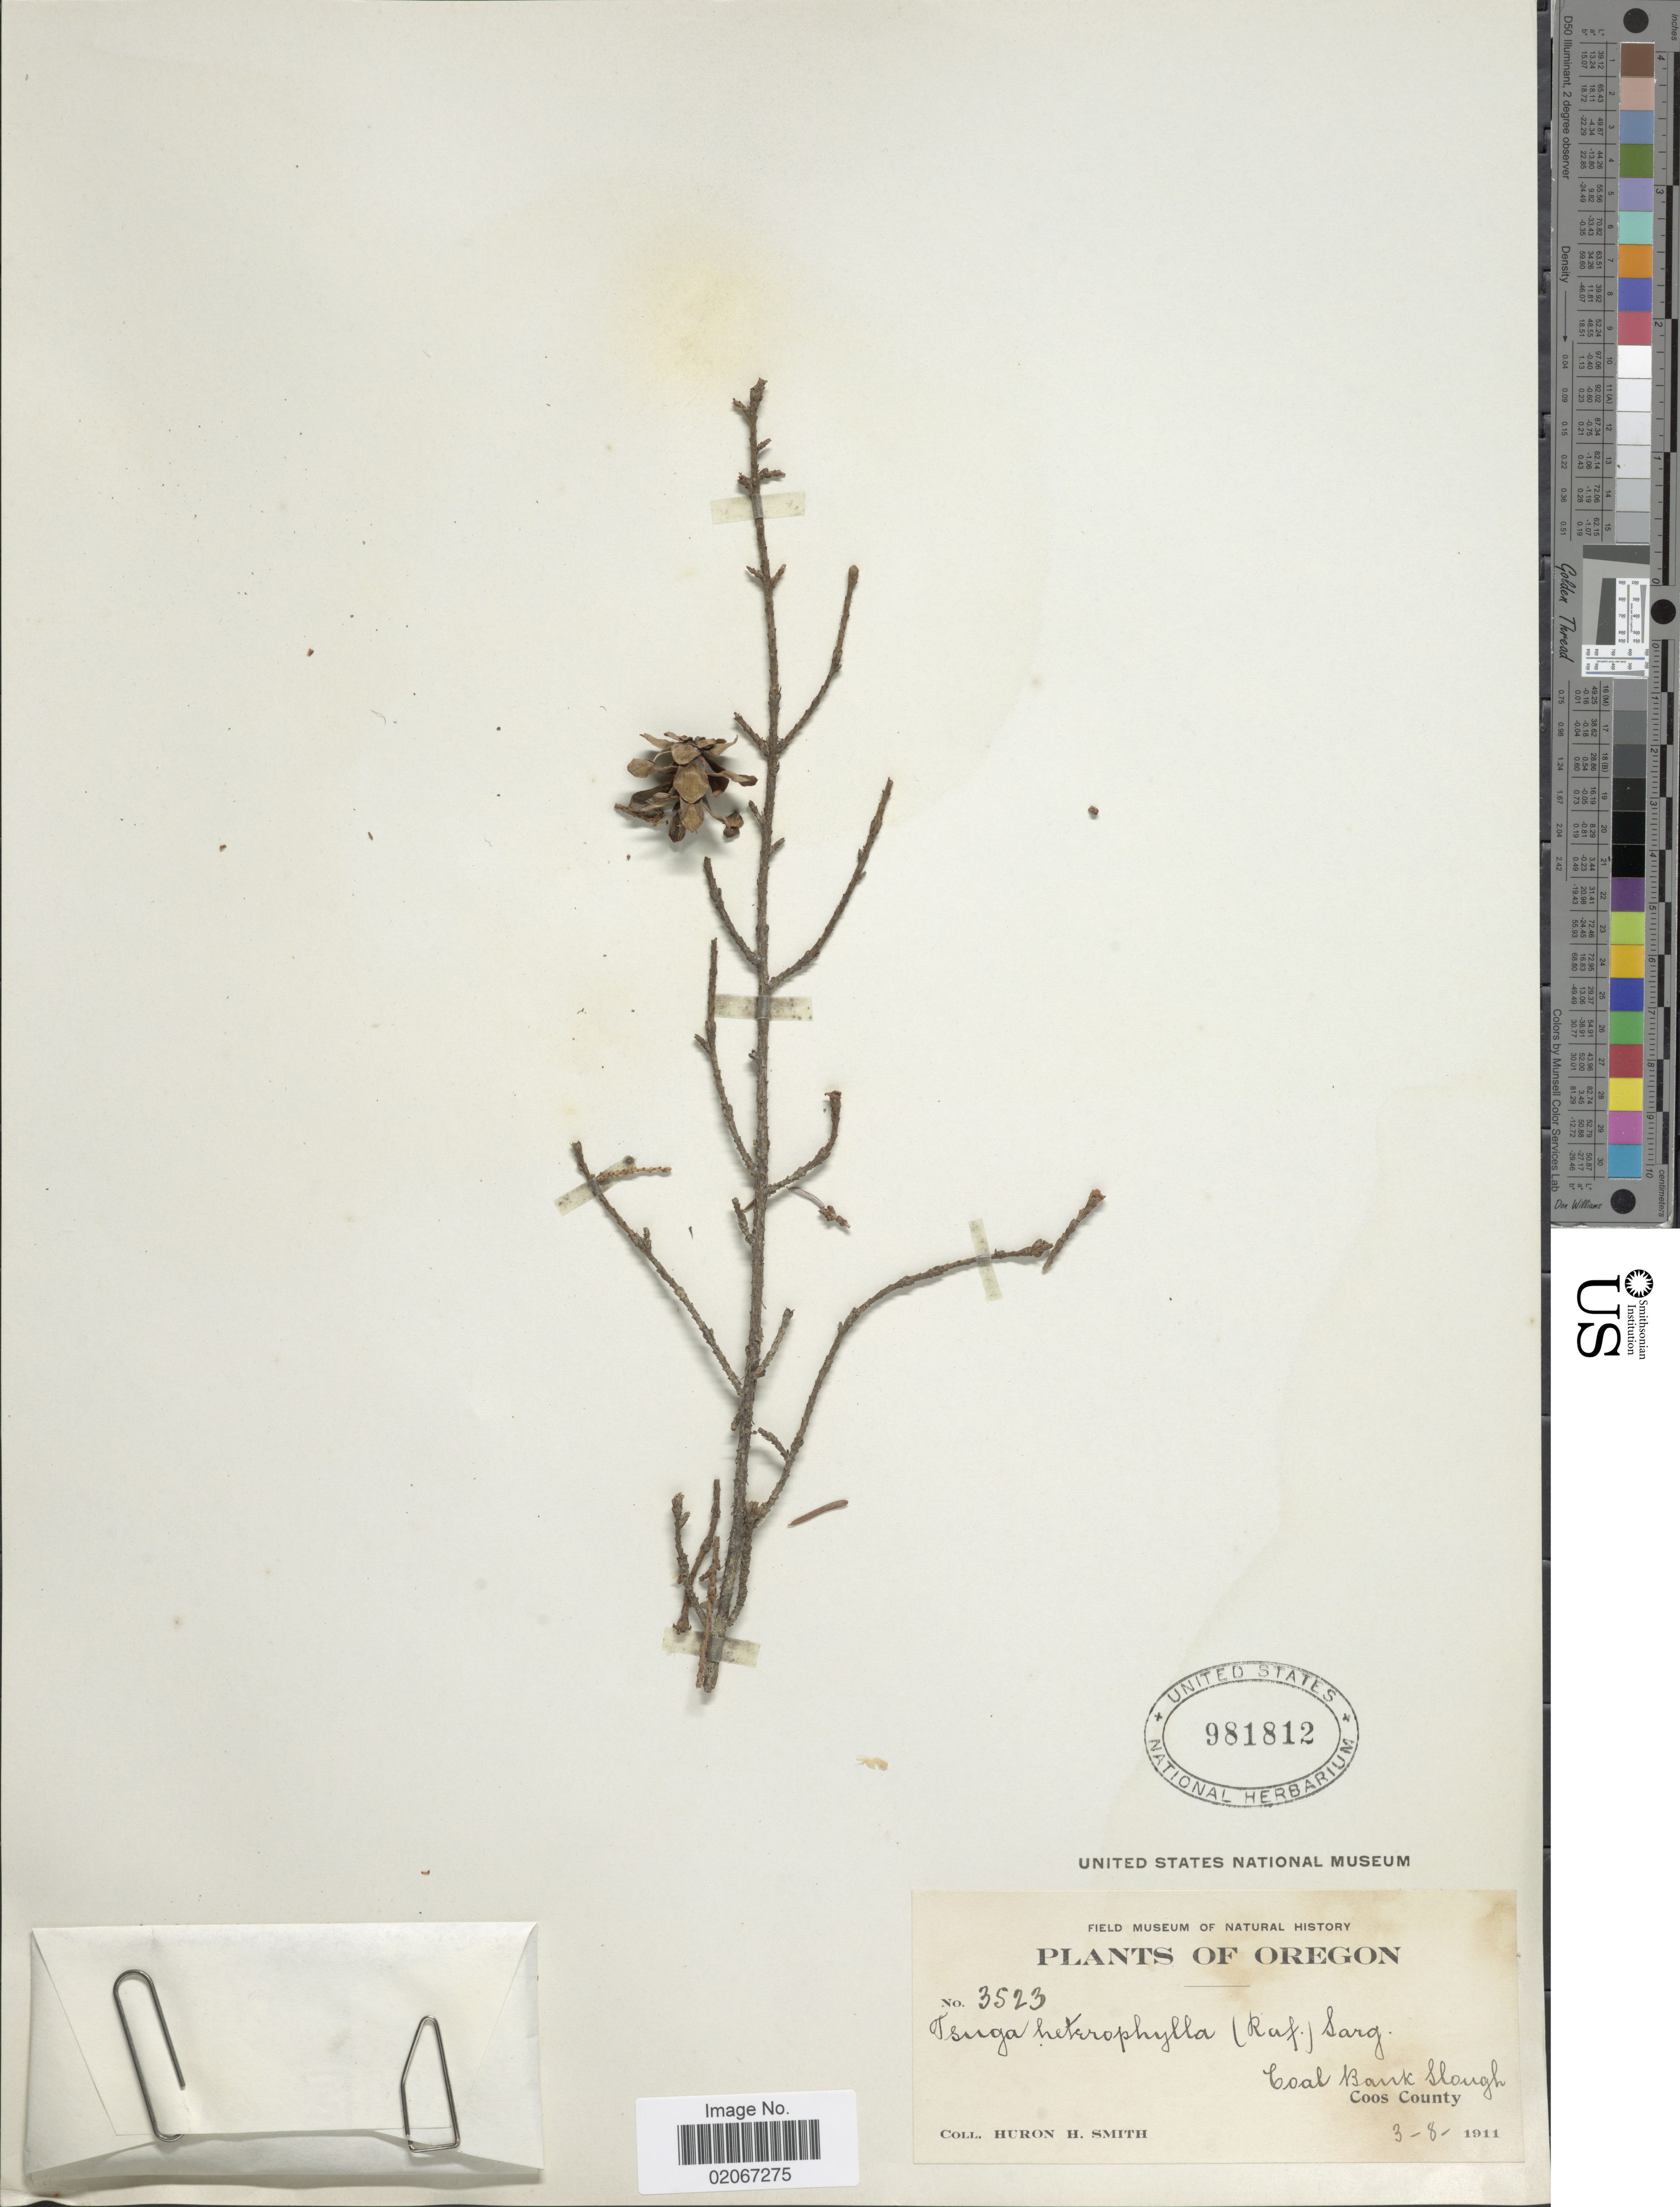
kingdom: Plantae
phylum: Tracheophyta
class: Pinopsida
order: Pinales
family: Pinaceae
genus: Tsuga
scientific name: Tsuga heterophylla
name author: (Raf.) Sarg.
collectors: Huron H. Smith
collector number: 3523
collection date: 1911-03-08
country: United States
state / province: Oregon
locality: Coal Bank Slough. Coos County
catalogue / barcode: US 981812